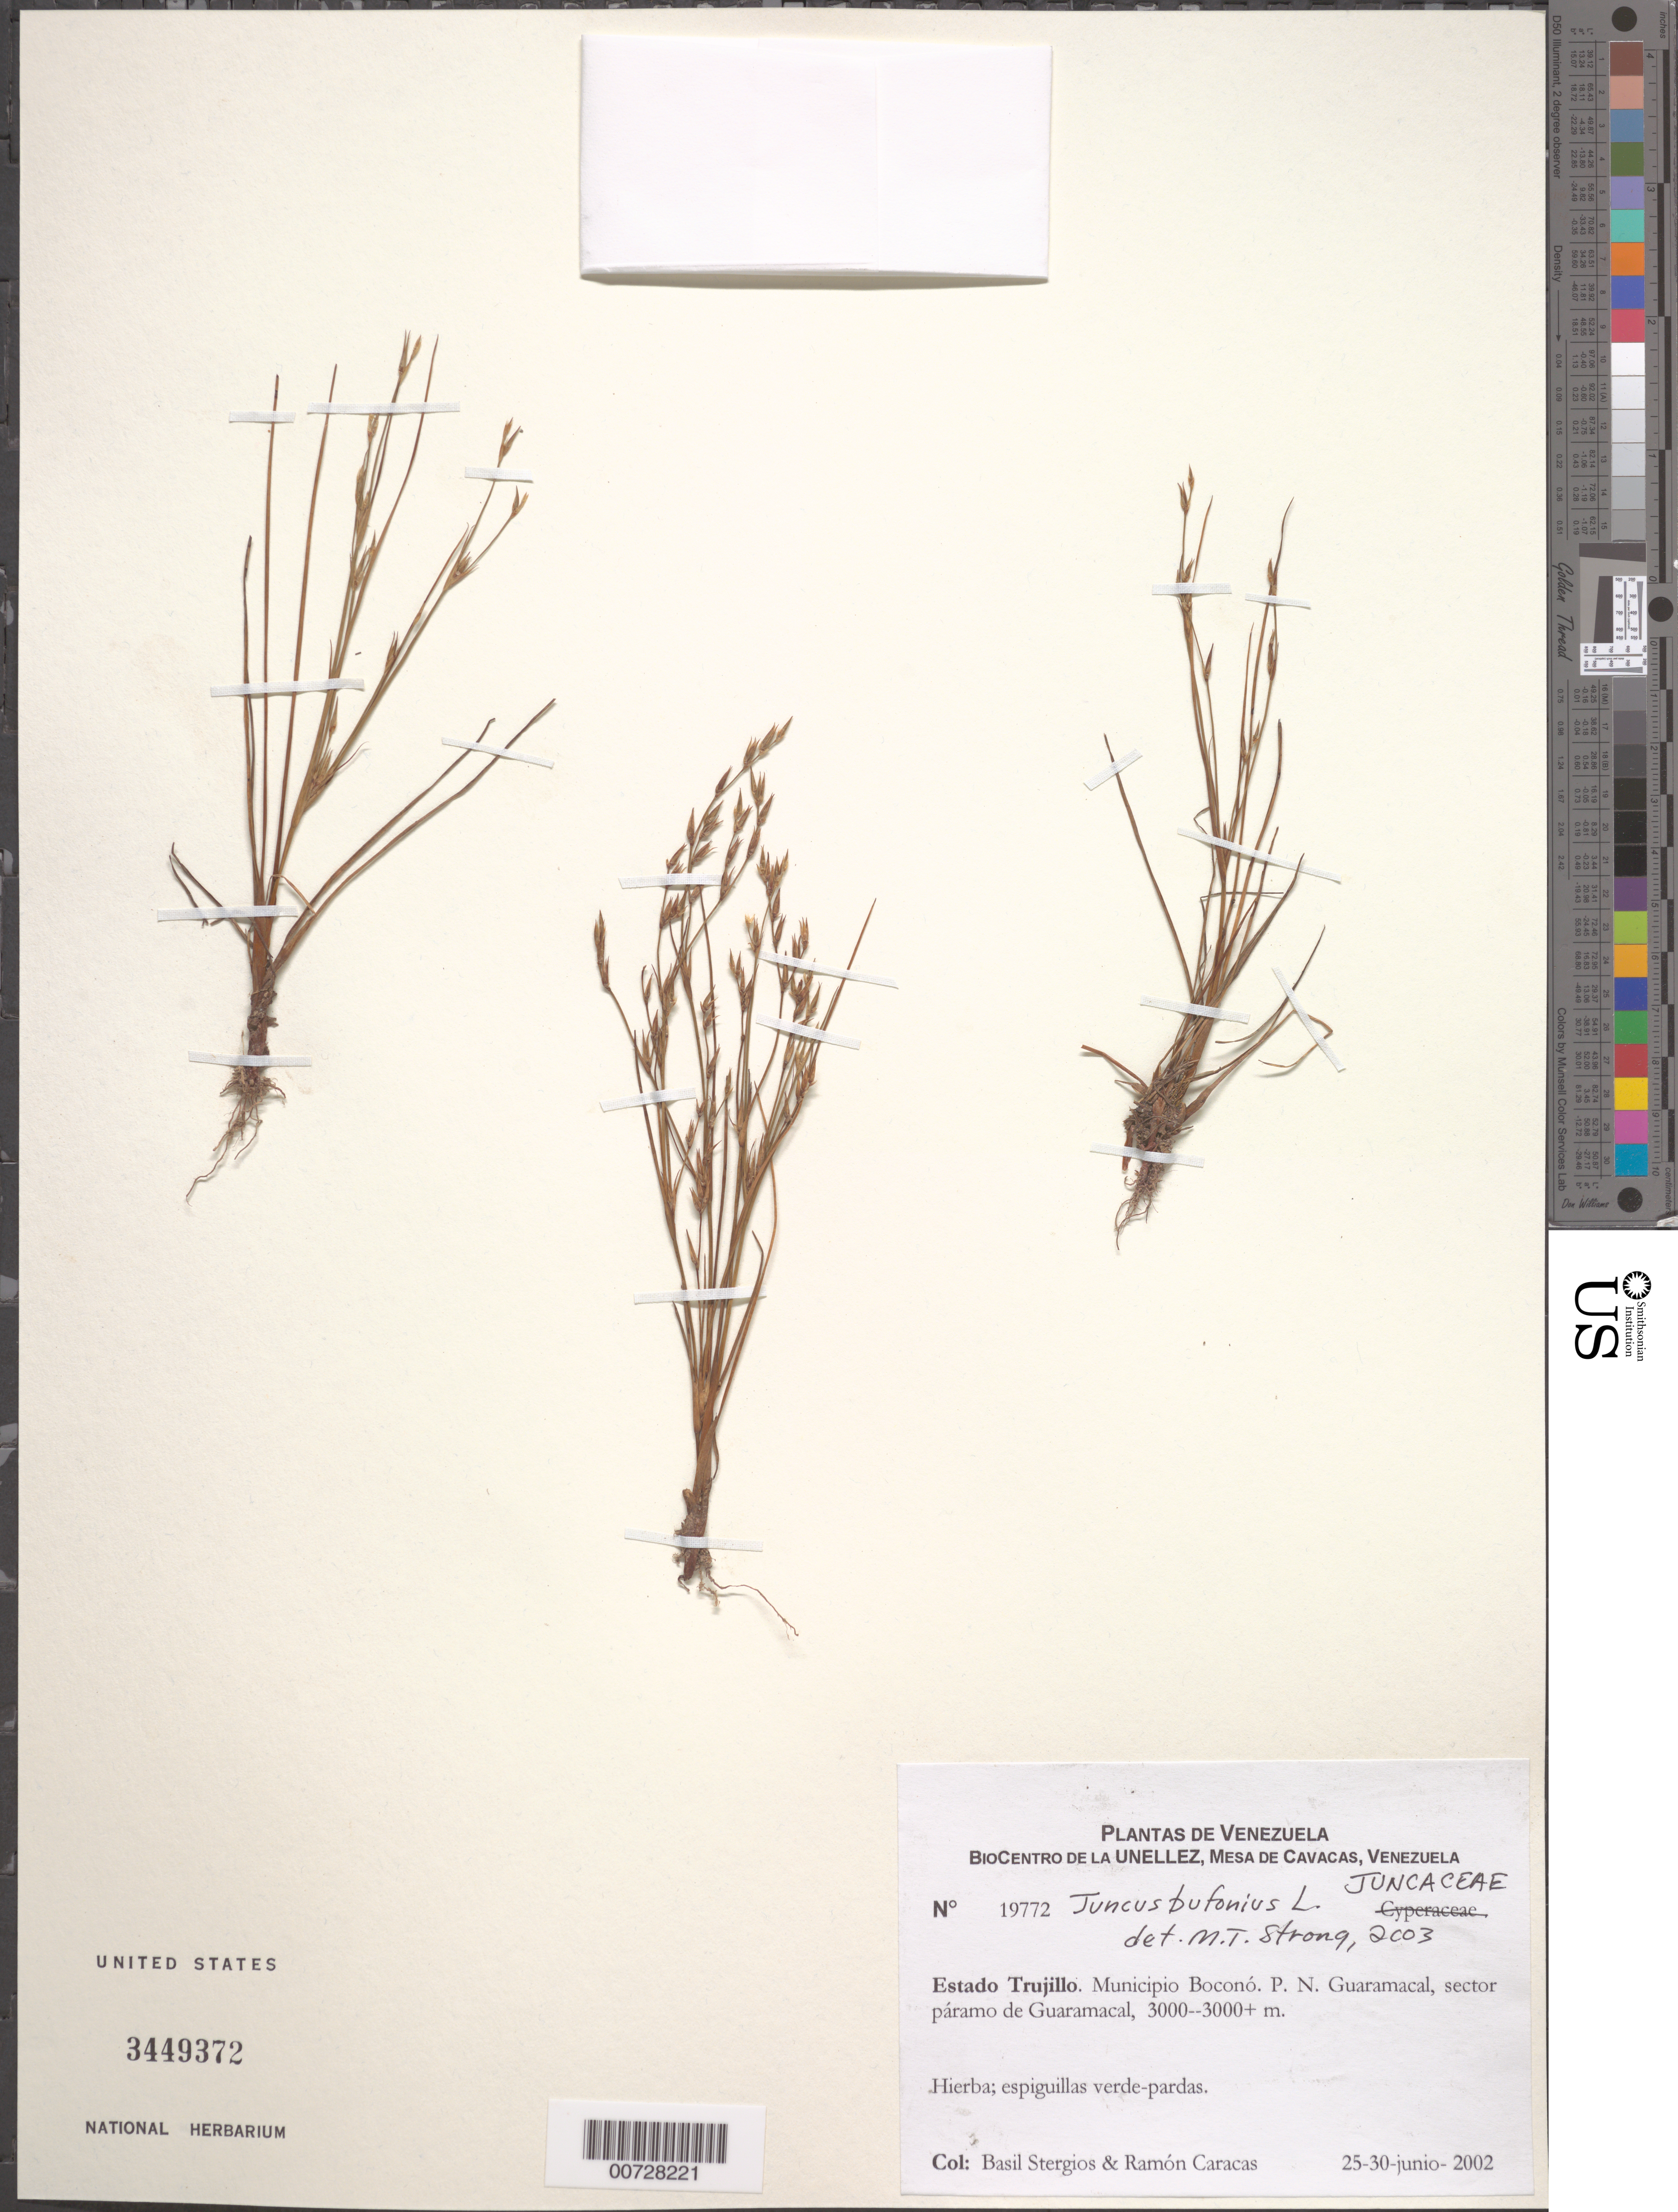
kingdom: Plantae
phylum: Tracheophyta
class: Liliopsida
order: Poales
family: Juncaceae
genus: Juncus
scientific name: Juncus bufonius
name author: L.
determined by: Strong, M. T., (US), Smithsonian Institution - National Museum of Natural History (UNITED STATES)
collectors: B. G. Stergios & R. Caracas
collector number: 19772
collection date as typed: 25 Jun 2002 to 30 Jun 2002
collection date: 2002-06-25/2002-06-30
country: Venezuela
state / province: Trujillo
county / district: Boconó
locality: Parque Nacional Guaramacal, páramo de Guaramacal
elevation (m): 3000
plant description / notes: PORT, US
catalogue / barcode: US 3449372